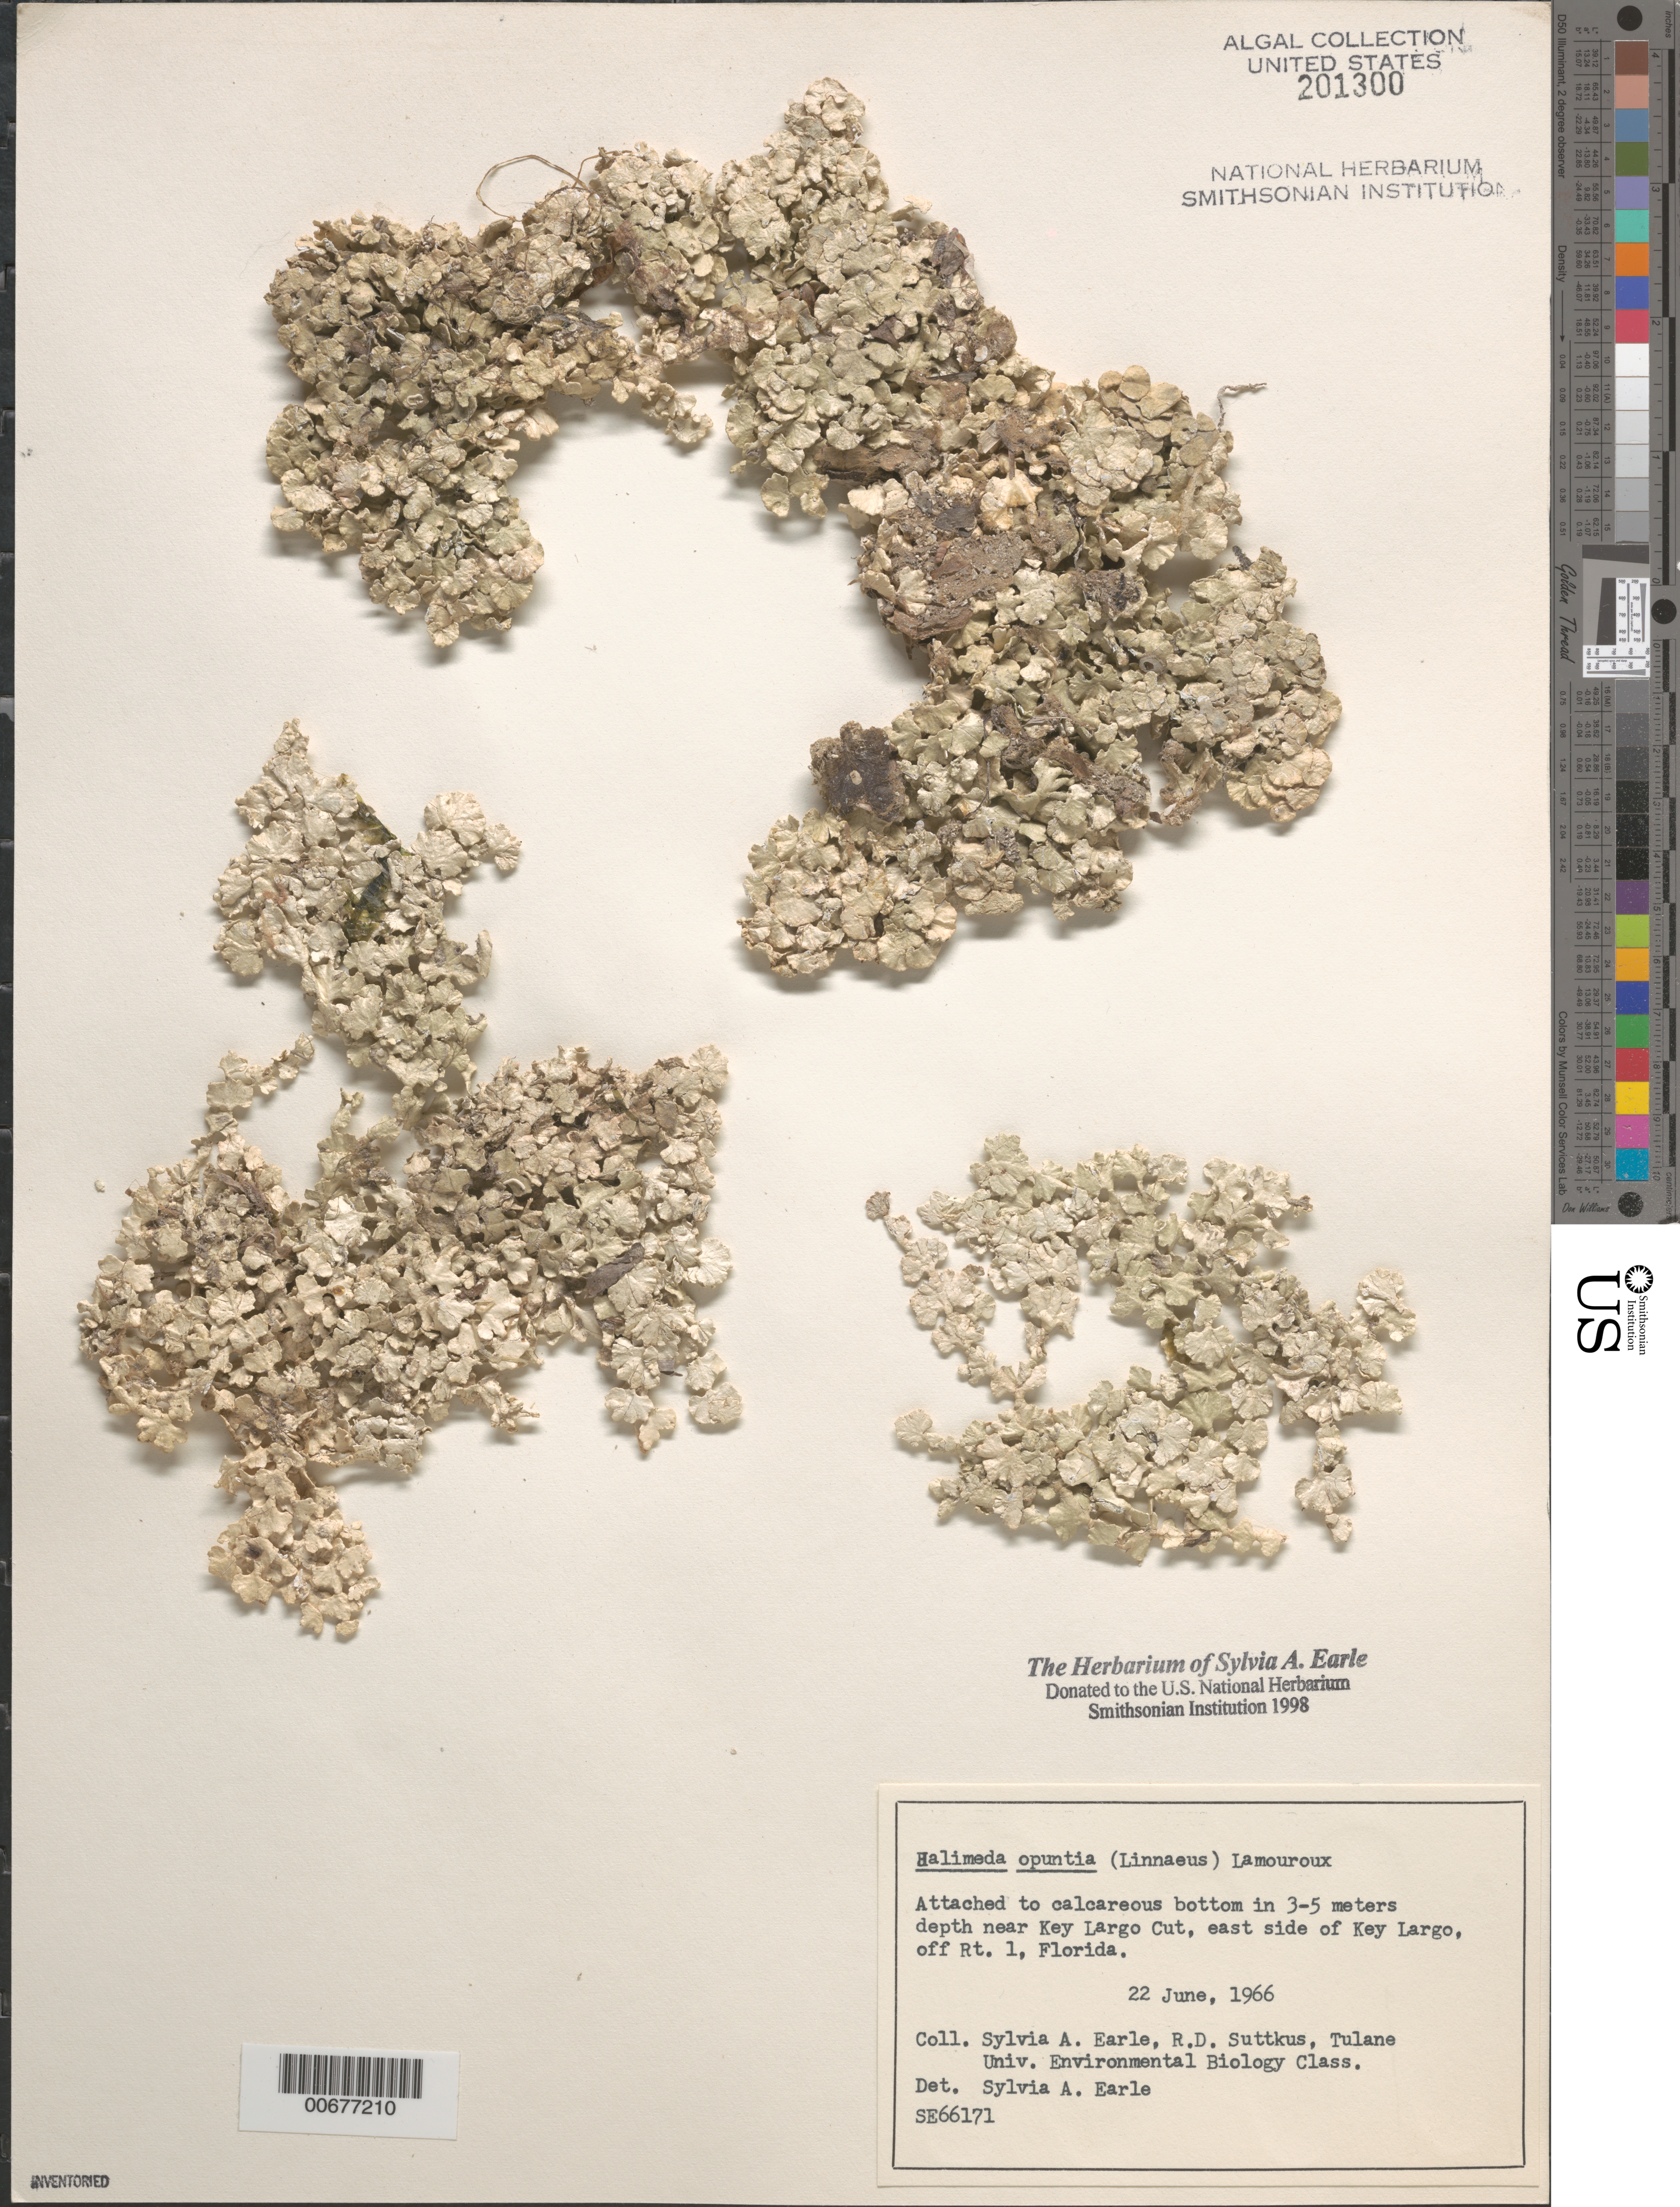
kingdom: Plantae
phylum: Chlorophyta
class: Ulvophyceae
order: Bryopsidales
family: Halimedaceae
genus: Halimeda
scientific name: Halimeda opuntia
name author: (L.) J.V.Lamouroux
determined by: Earle, S. A.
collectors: S. A. Earle, R. Suttkus & Tulane Univ. Env. Biol. Class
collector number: SE 66171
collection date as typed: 22 Jun 1966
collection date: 1966-06-22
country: United States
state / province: Florida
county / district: Monroe County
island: Key Largo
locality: Near Key Largo Cut, off US Route 1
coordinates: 25 8.26'N, 80 24.14'W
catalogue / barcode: US 201300